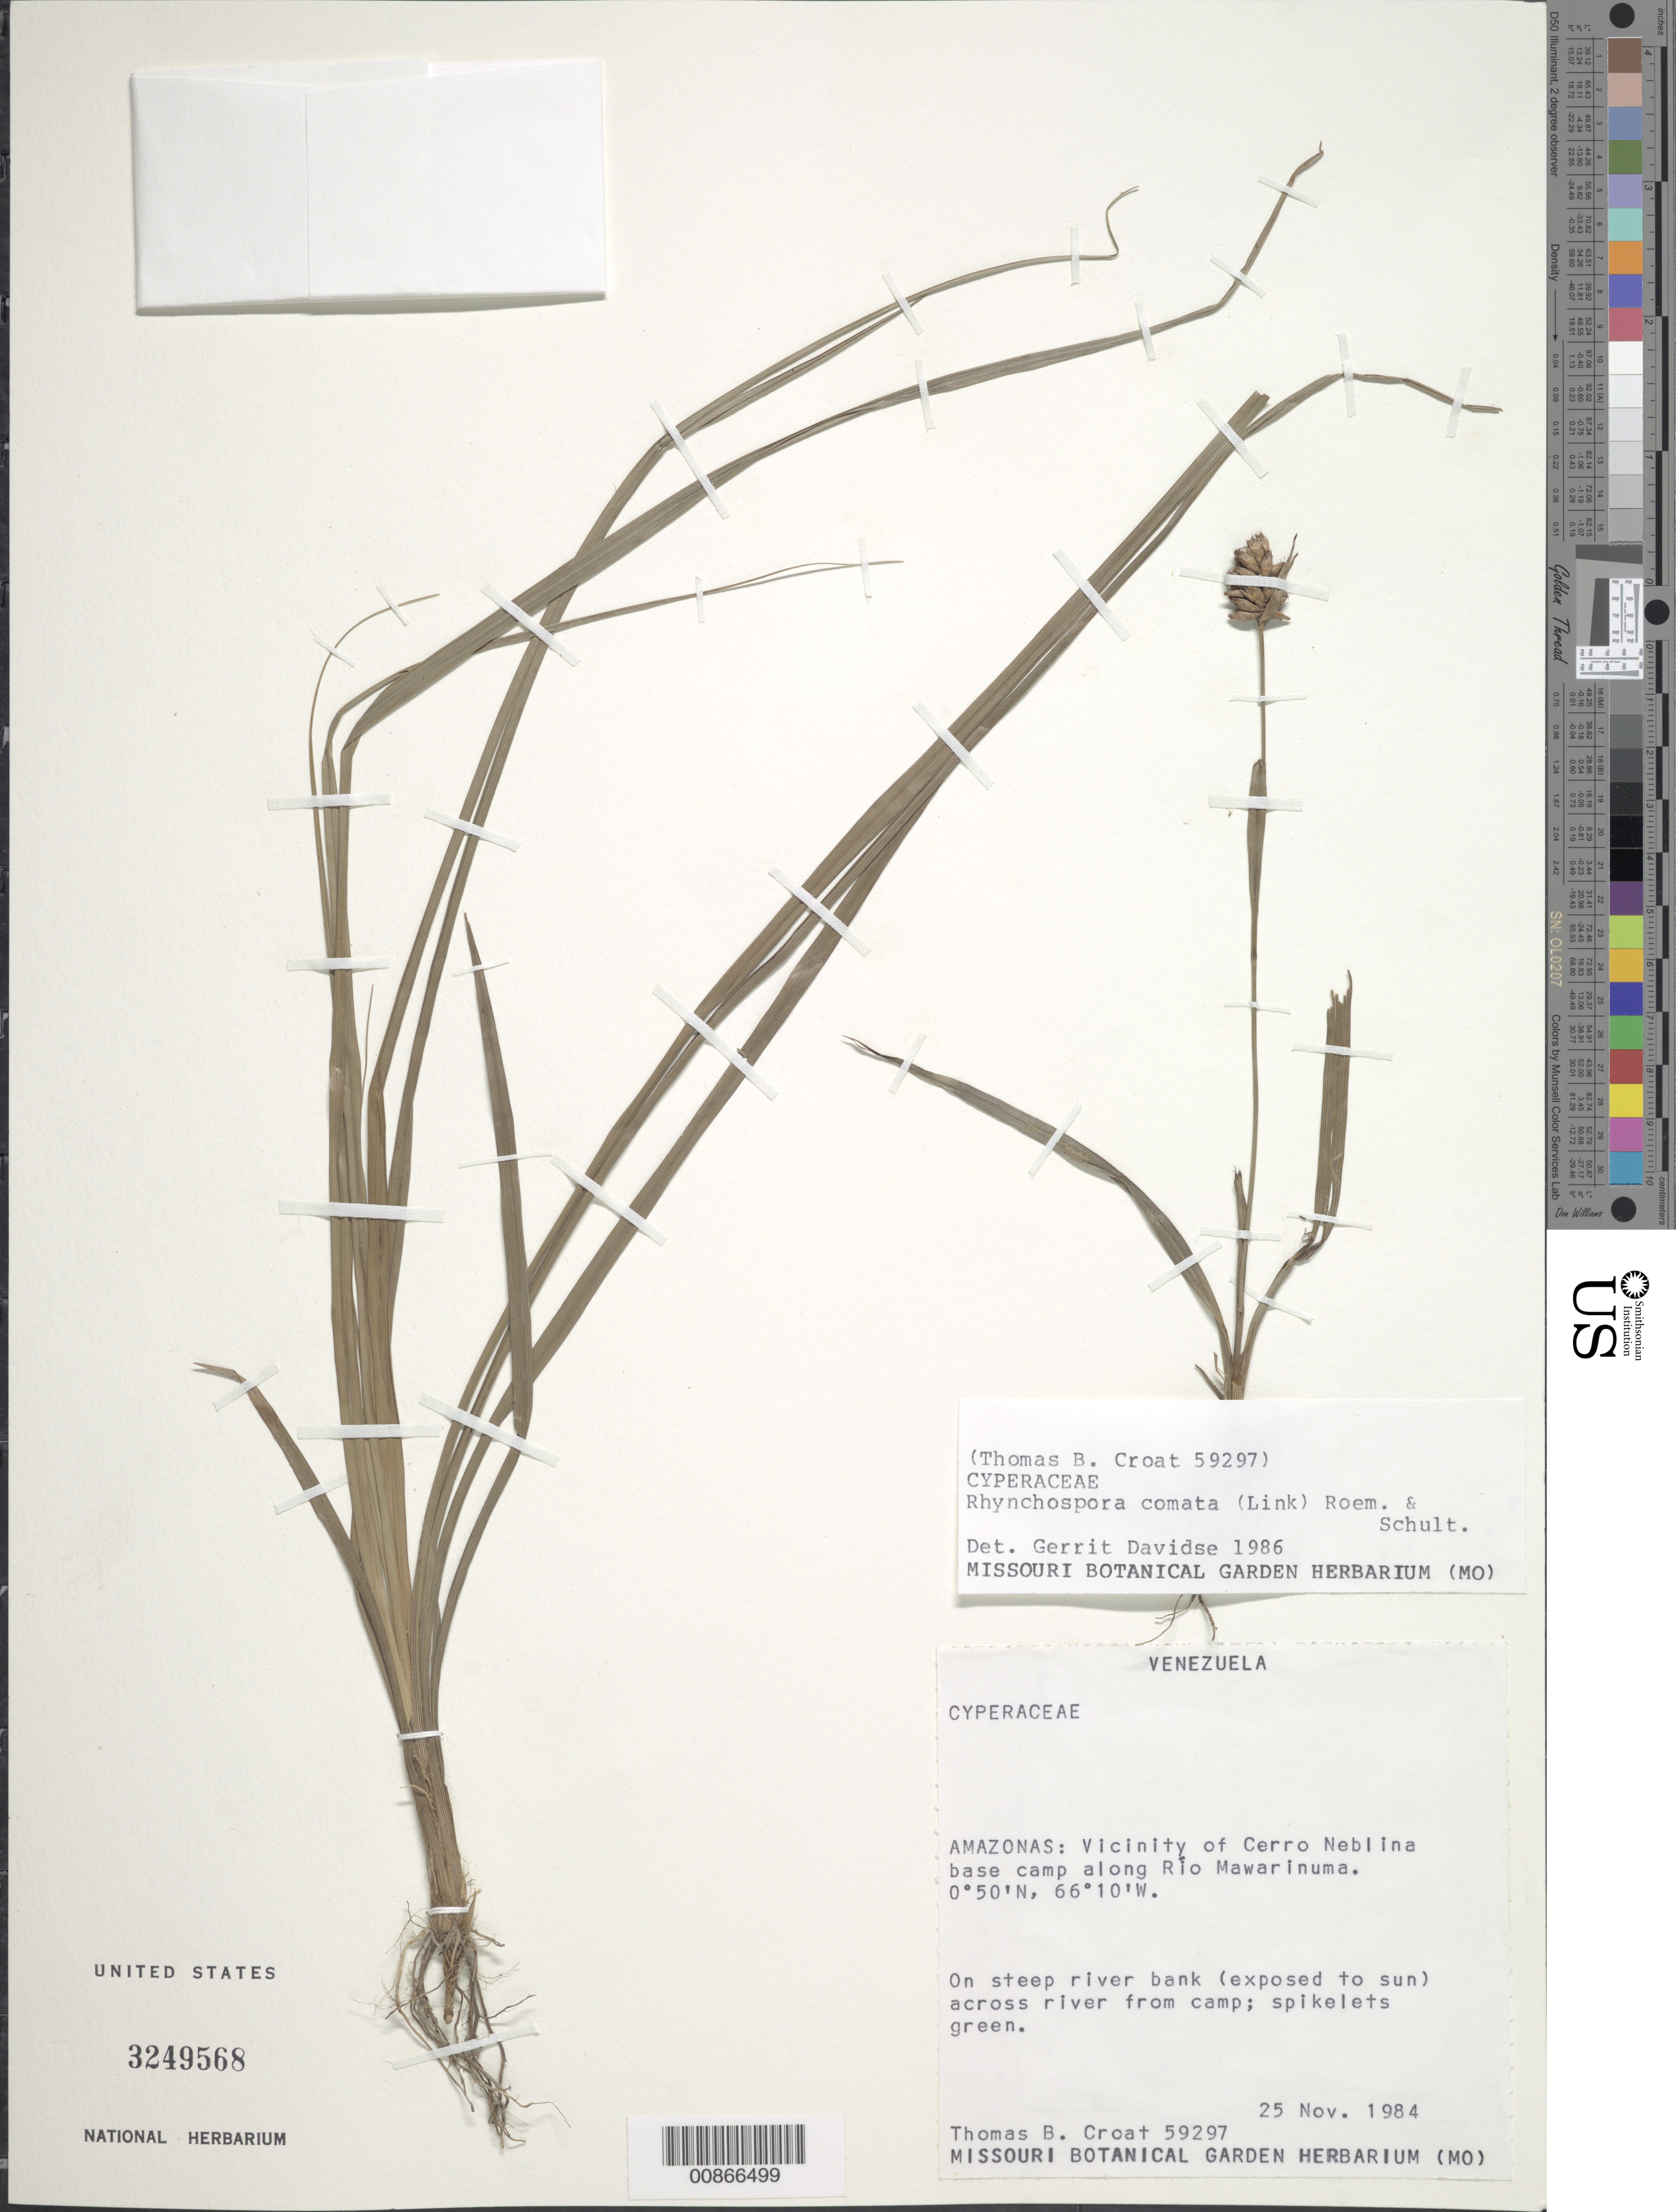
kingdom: Plantae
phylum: Tracheophyta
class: Liliopsida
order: Poales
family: Cyperaceae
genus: Rhynchospora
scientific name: Rhynchospora comata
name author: (Link) Schult.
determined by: Davidse, Gerrit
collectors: T. B. Croat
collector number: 59297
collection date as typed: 25-Nov-84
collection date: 1984-11-25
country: Venezuela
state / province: Amazonas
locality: Cerro Neblina, vic.; base camp on Río Mawarinuma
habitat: Steep river bank (exposed to sun)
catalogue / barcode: US 3249568